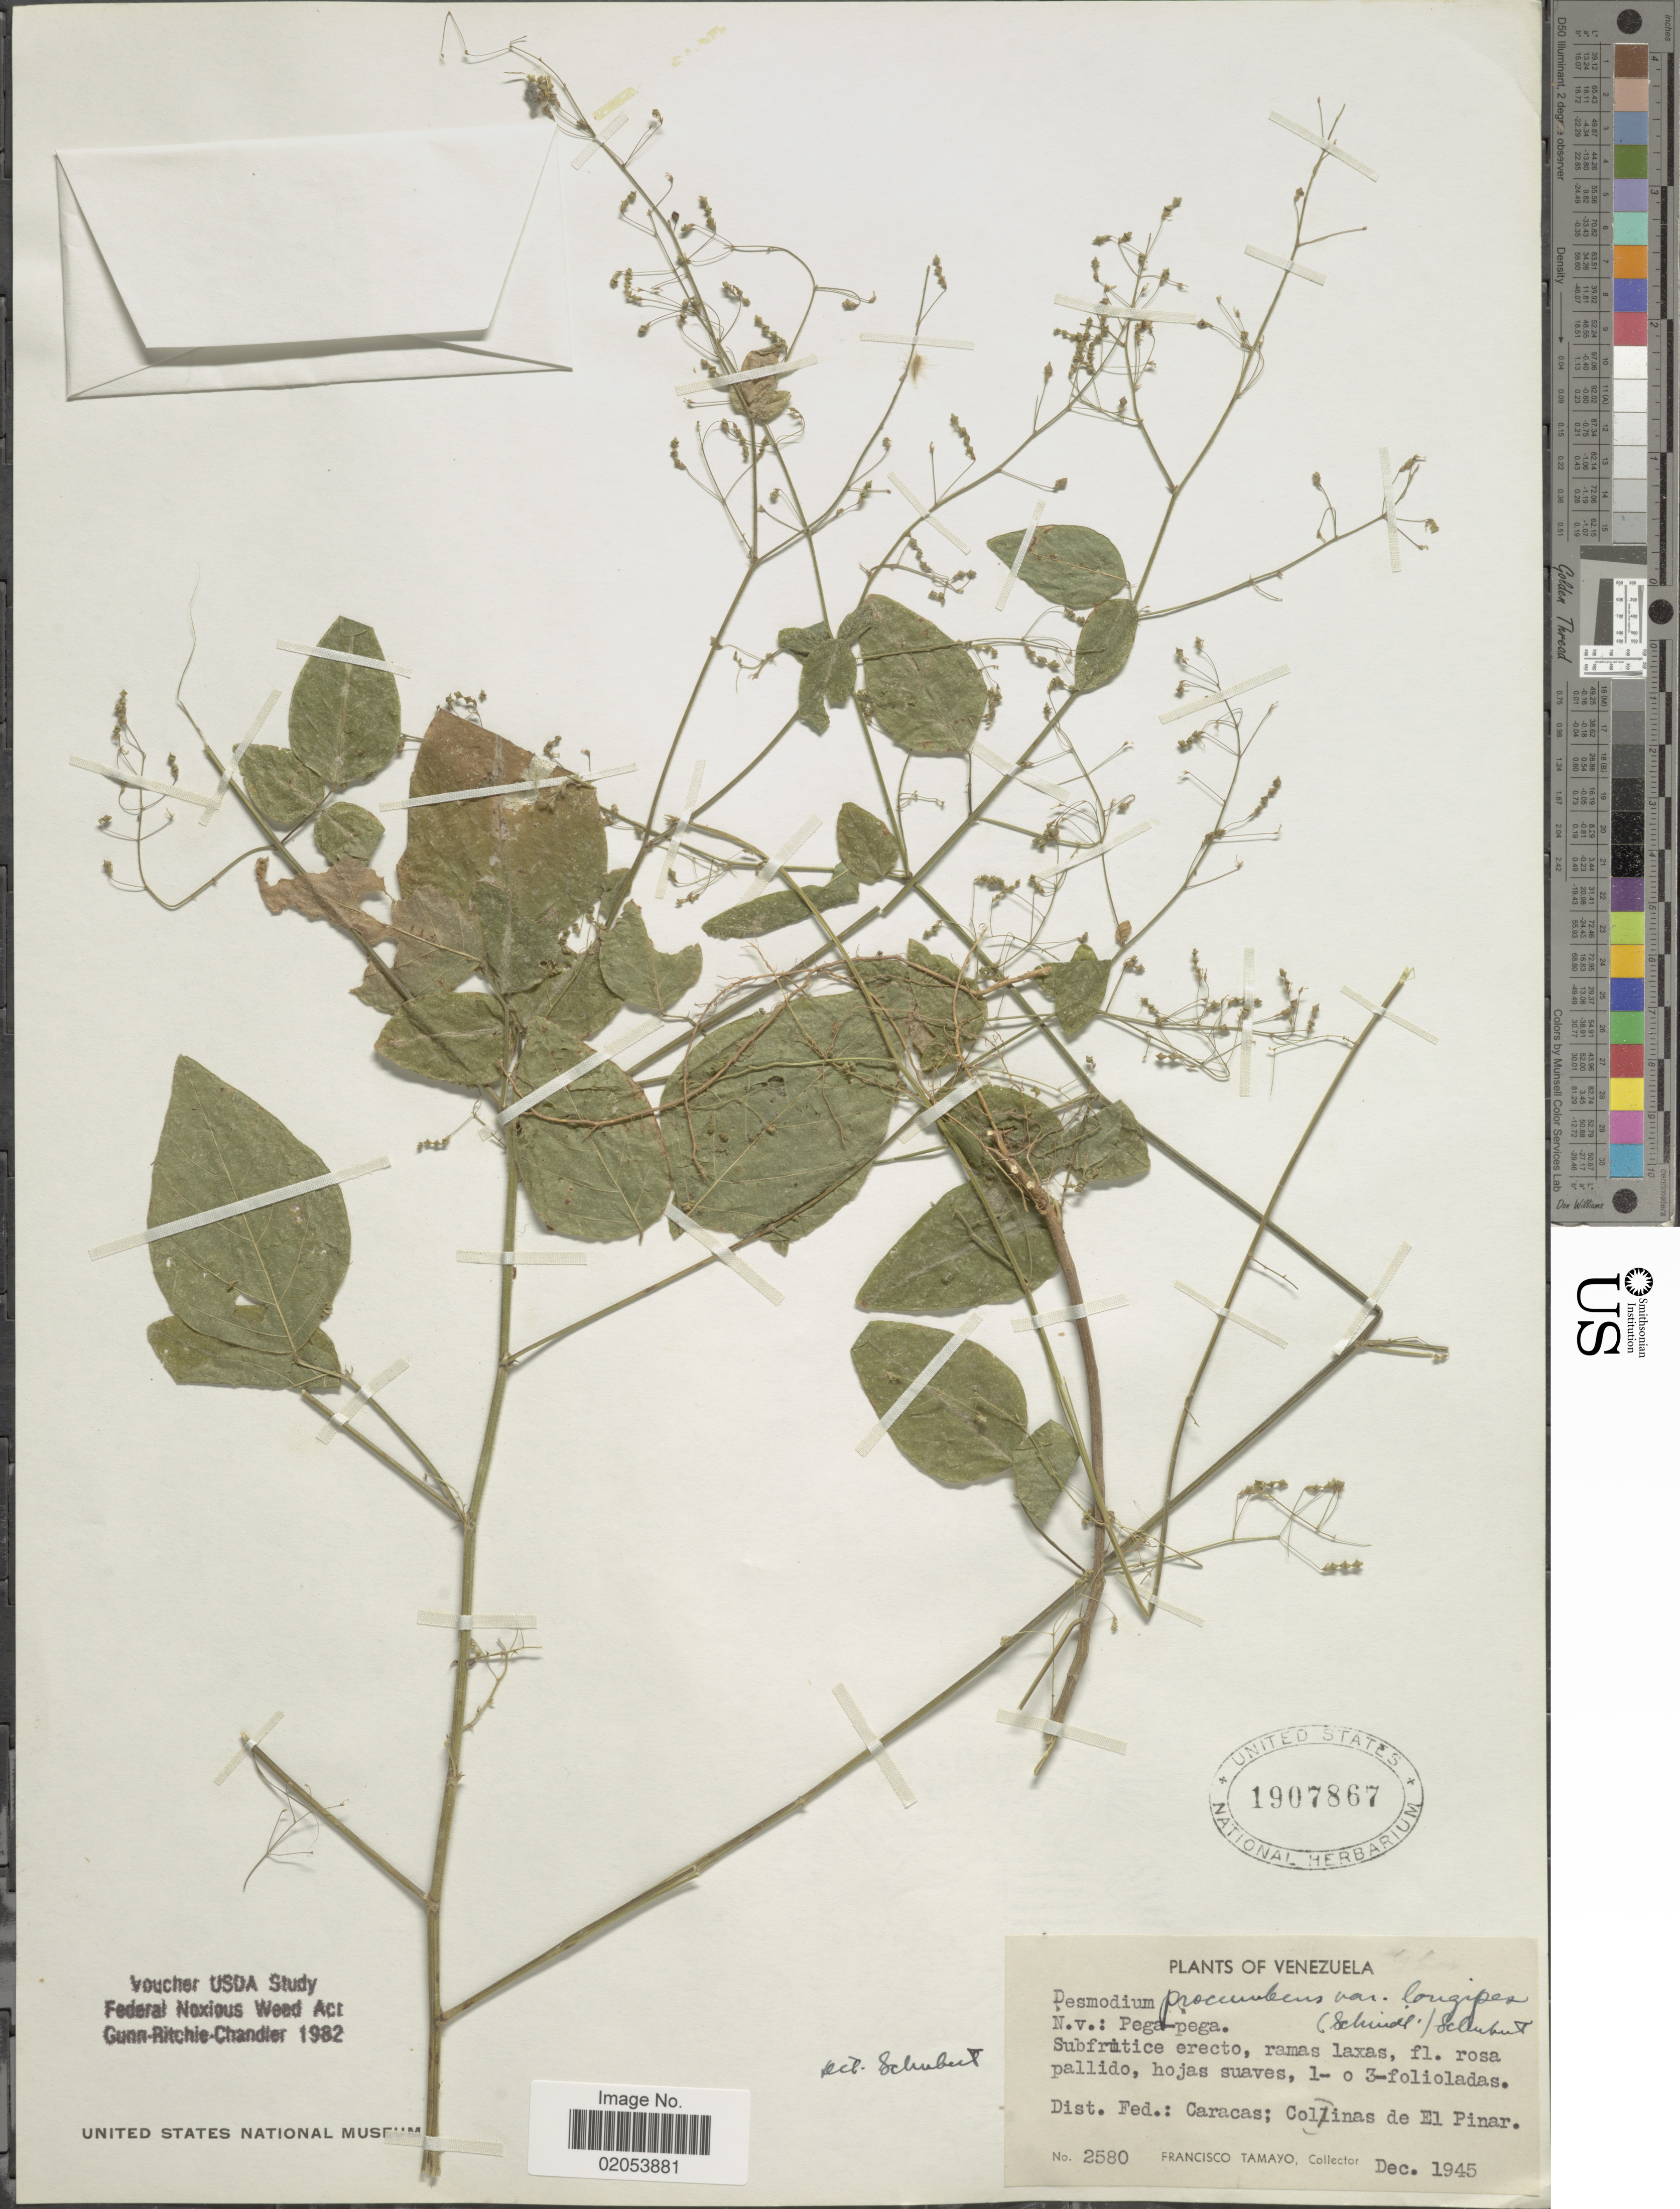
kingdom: Plantae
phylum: Tracheophyta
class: Magnoliopsida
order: Fabales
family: Fabaceae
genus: Desmodium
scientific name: Desmodium procumbens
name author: (Mill.) Hitchc.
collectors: F. Tamayo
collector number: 2580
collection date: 1945-12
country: Venezuela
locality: Dist. Fed. : Caracas; Colinas de El Pinar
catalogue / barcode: US 1907867